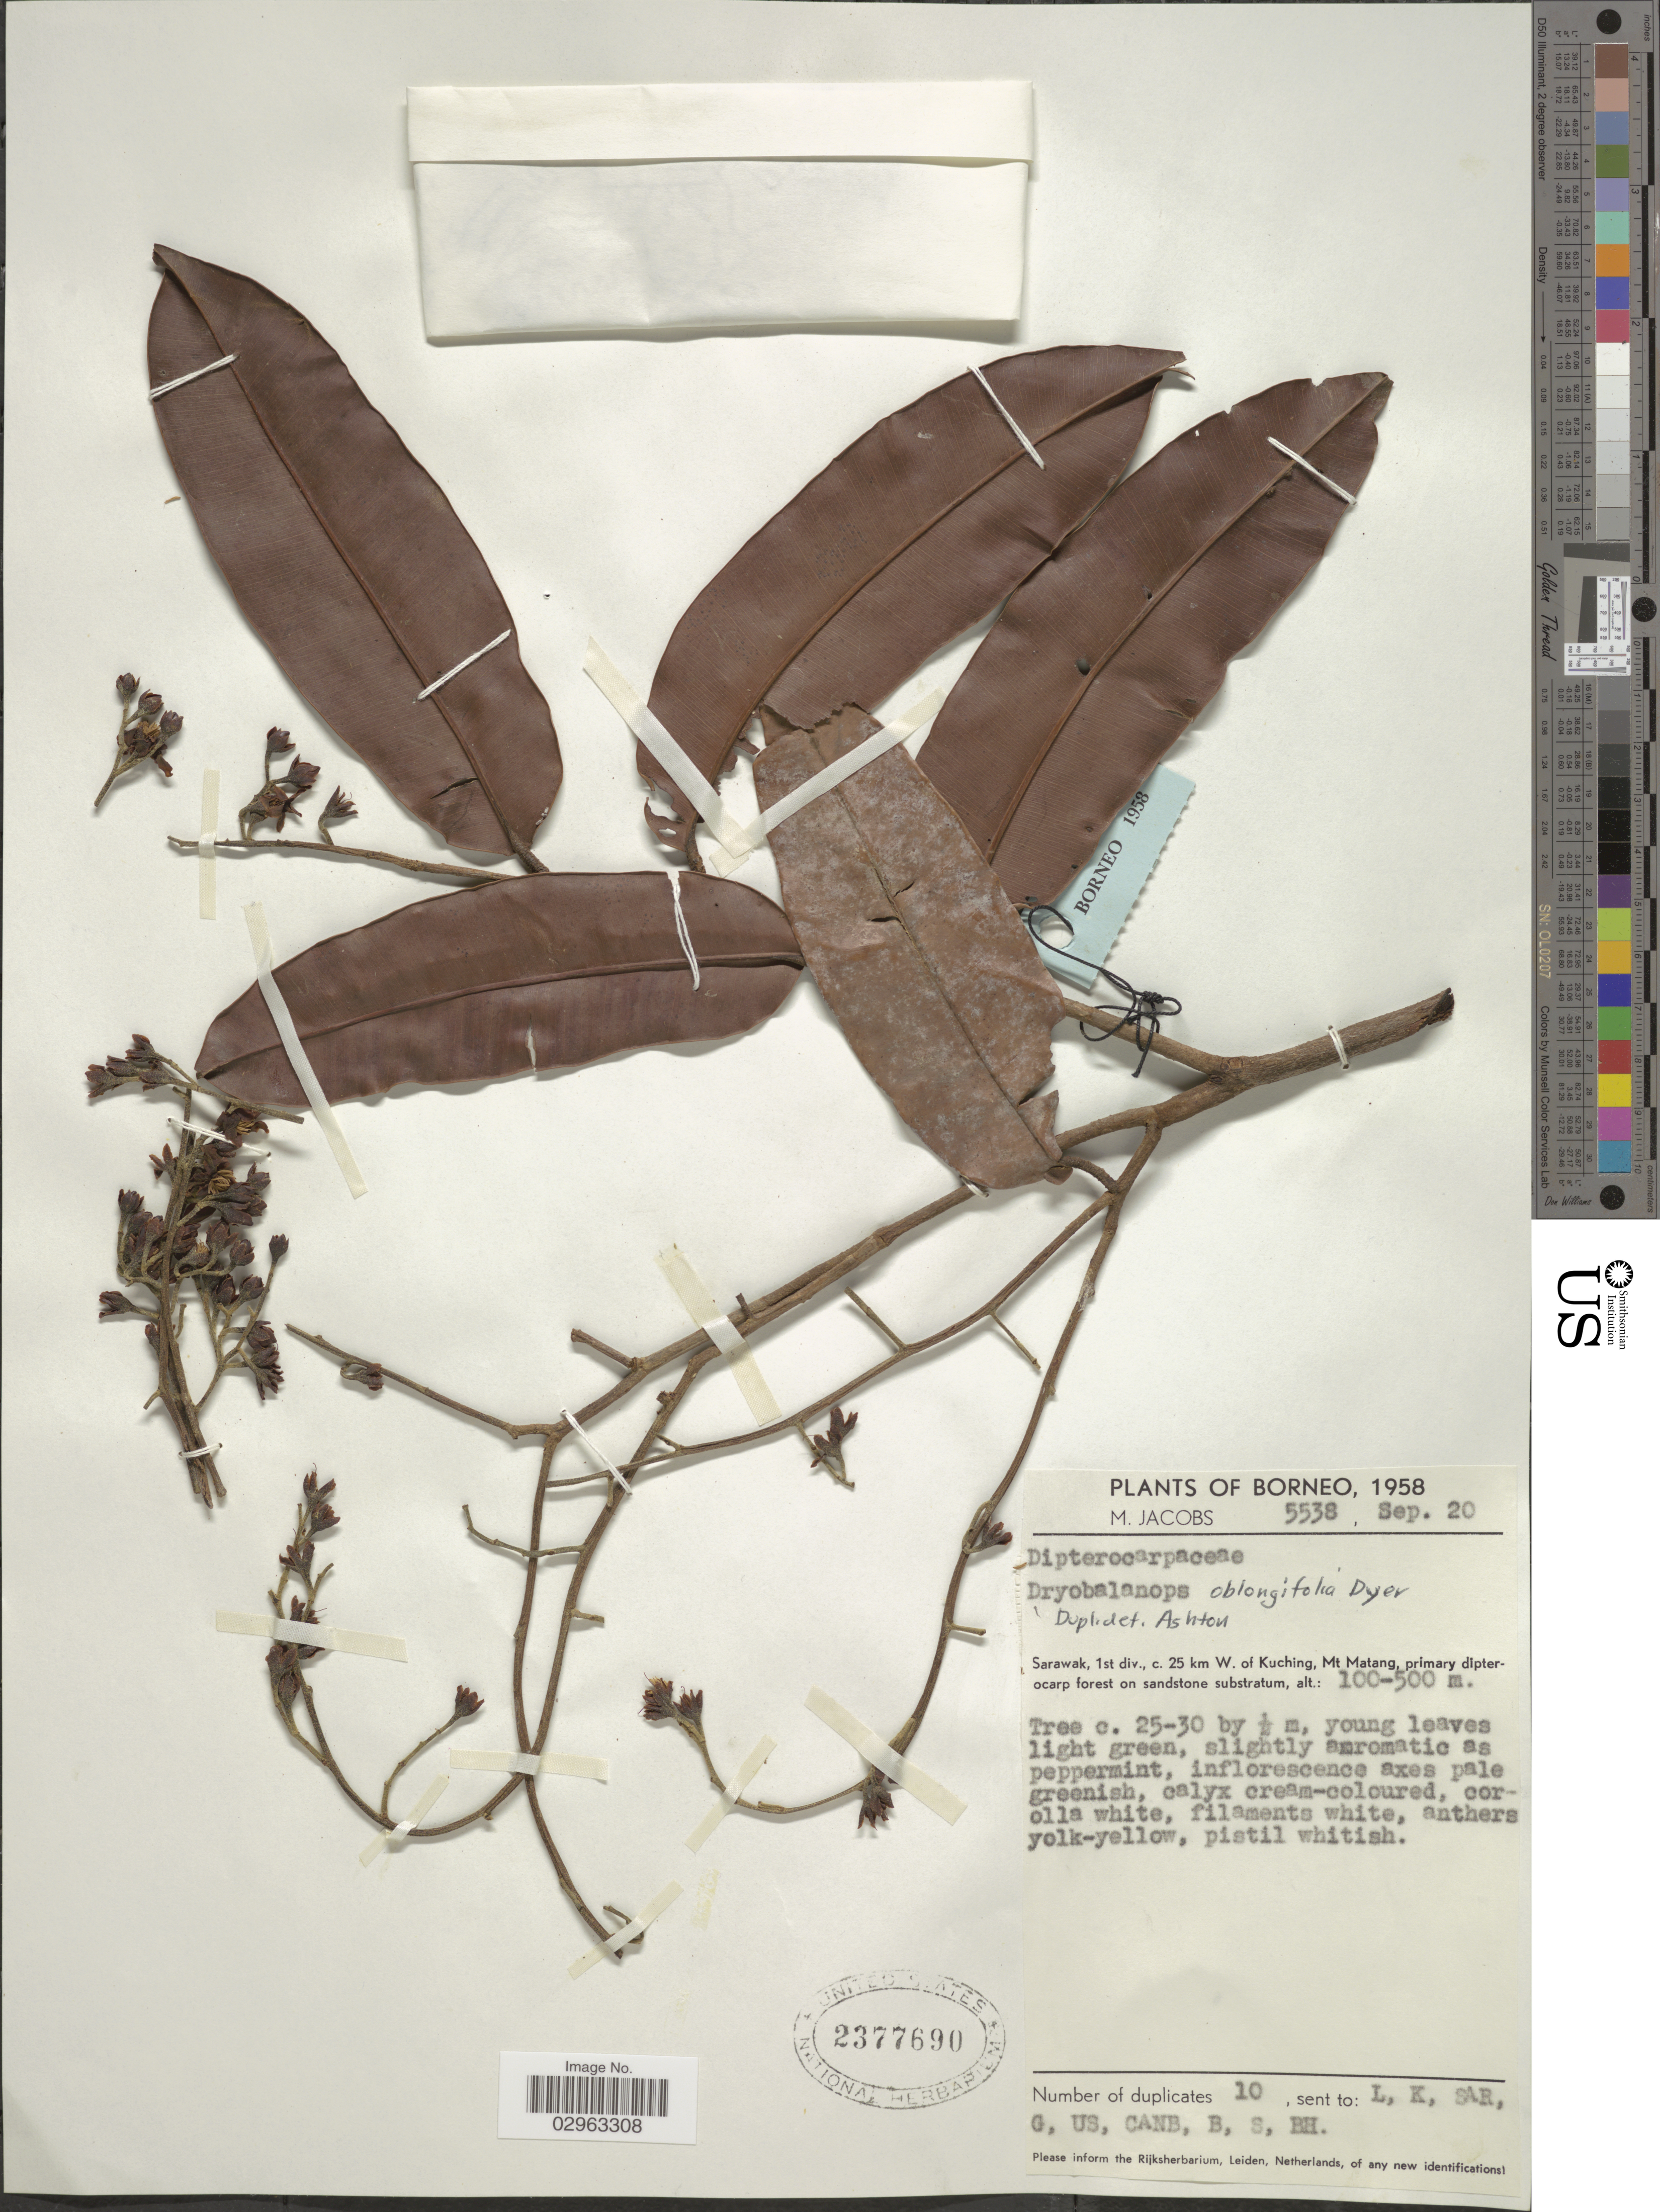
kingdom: Plantae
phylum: Tracheophyta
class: Magnoliopsida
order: Malvales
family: Dipterocarpaceae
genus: Dryobalanops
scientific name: Dryobalanops oblongifolia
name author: Dyer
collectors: M. Jacobs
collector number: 5538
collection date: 1958-09-20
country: Malaysia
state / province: Sarawak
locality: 1st. div., c.25 km W. of Kuching, Mt. Matang.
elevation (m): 100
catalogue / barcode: US 2377690